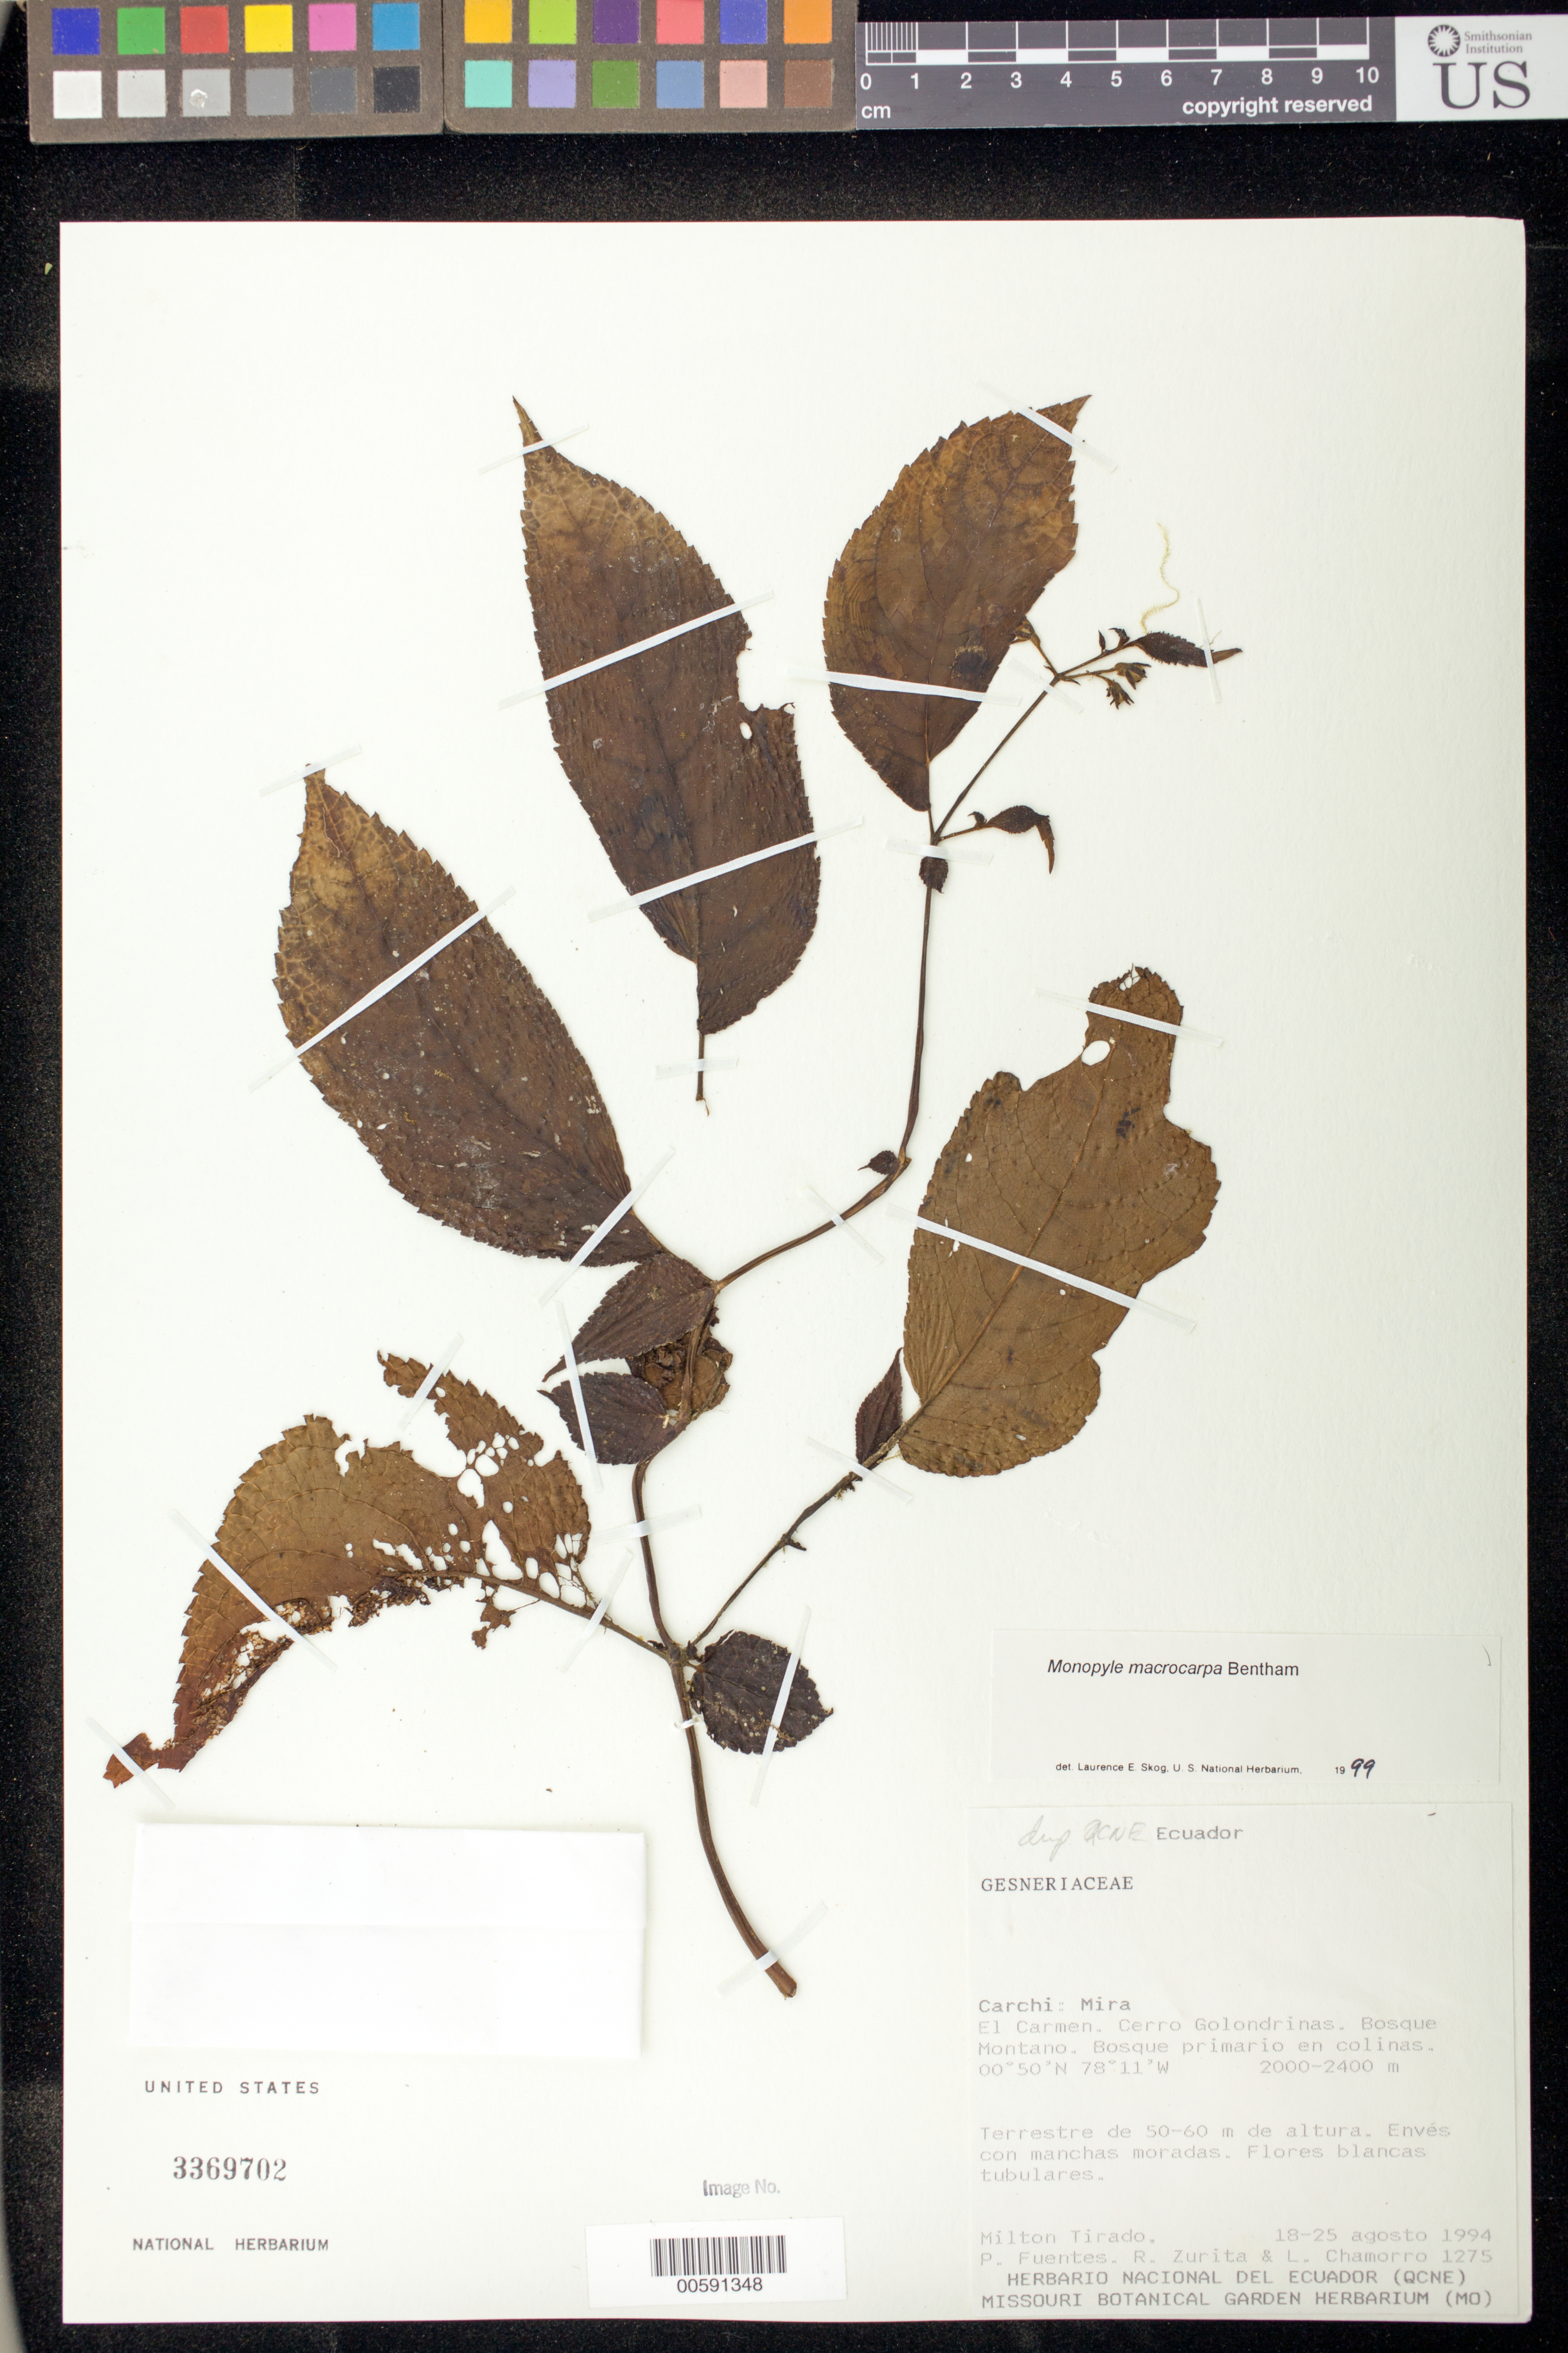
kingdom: Plantae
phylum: Tracheophyta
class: Magnoliopsida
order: Lamiales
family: Gesneriaceae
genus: Monopyle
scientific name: Monopyle macrocarpa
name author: Benth.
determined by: Clark, J. L., (SEL), The Marie Selby Botanical Garden (UNITED STATES)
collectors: M. Tirado, P. Fuentes, R. Zurita & L. Chamorro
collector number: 1275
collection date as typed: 18-25 Aug 1994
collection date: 1994-08-18/1994-08-25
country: Ecuador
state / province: Carchi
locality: Mira: El Carmen, Cerro Golondrinas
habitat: Bosque montano; bosque primario en colinas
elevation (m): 2000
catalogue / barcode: US 3369702